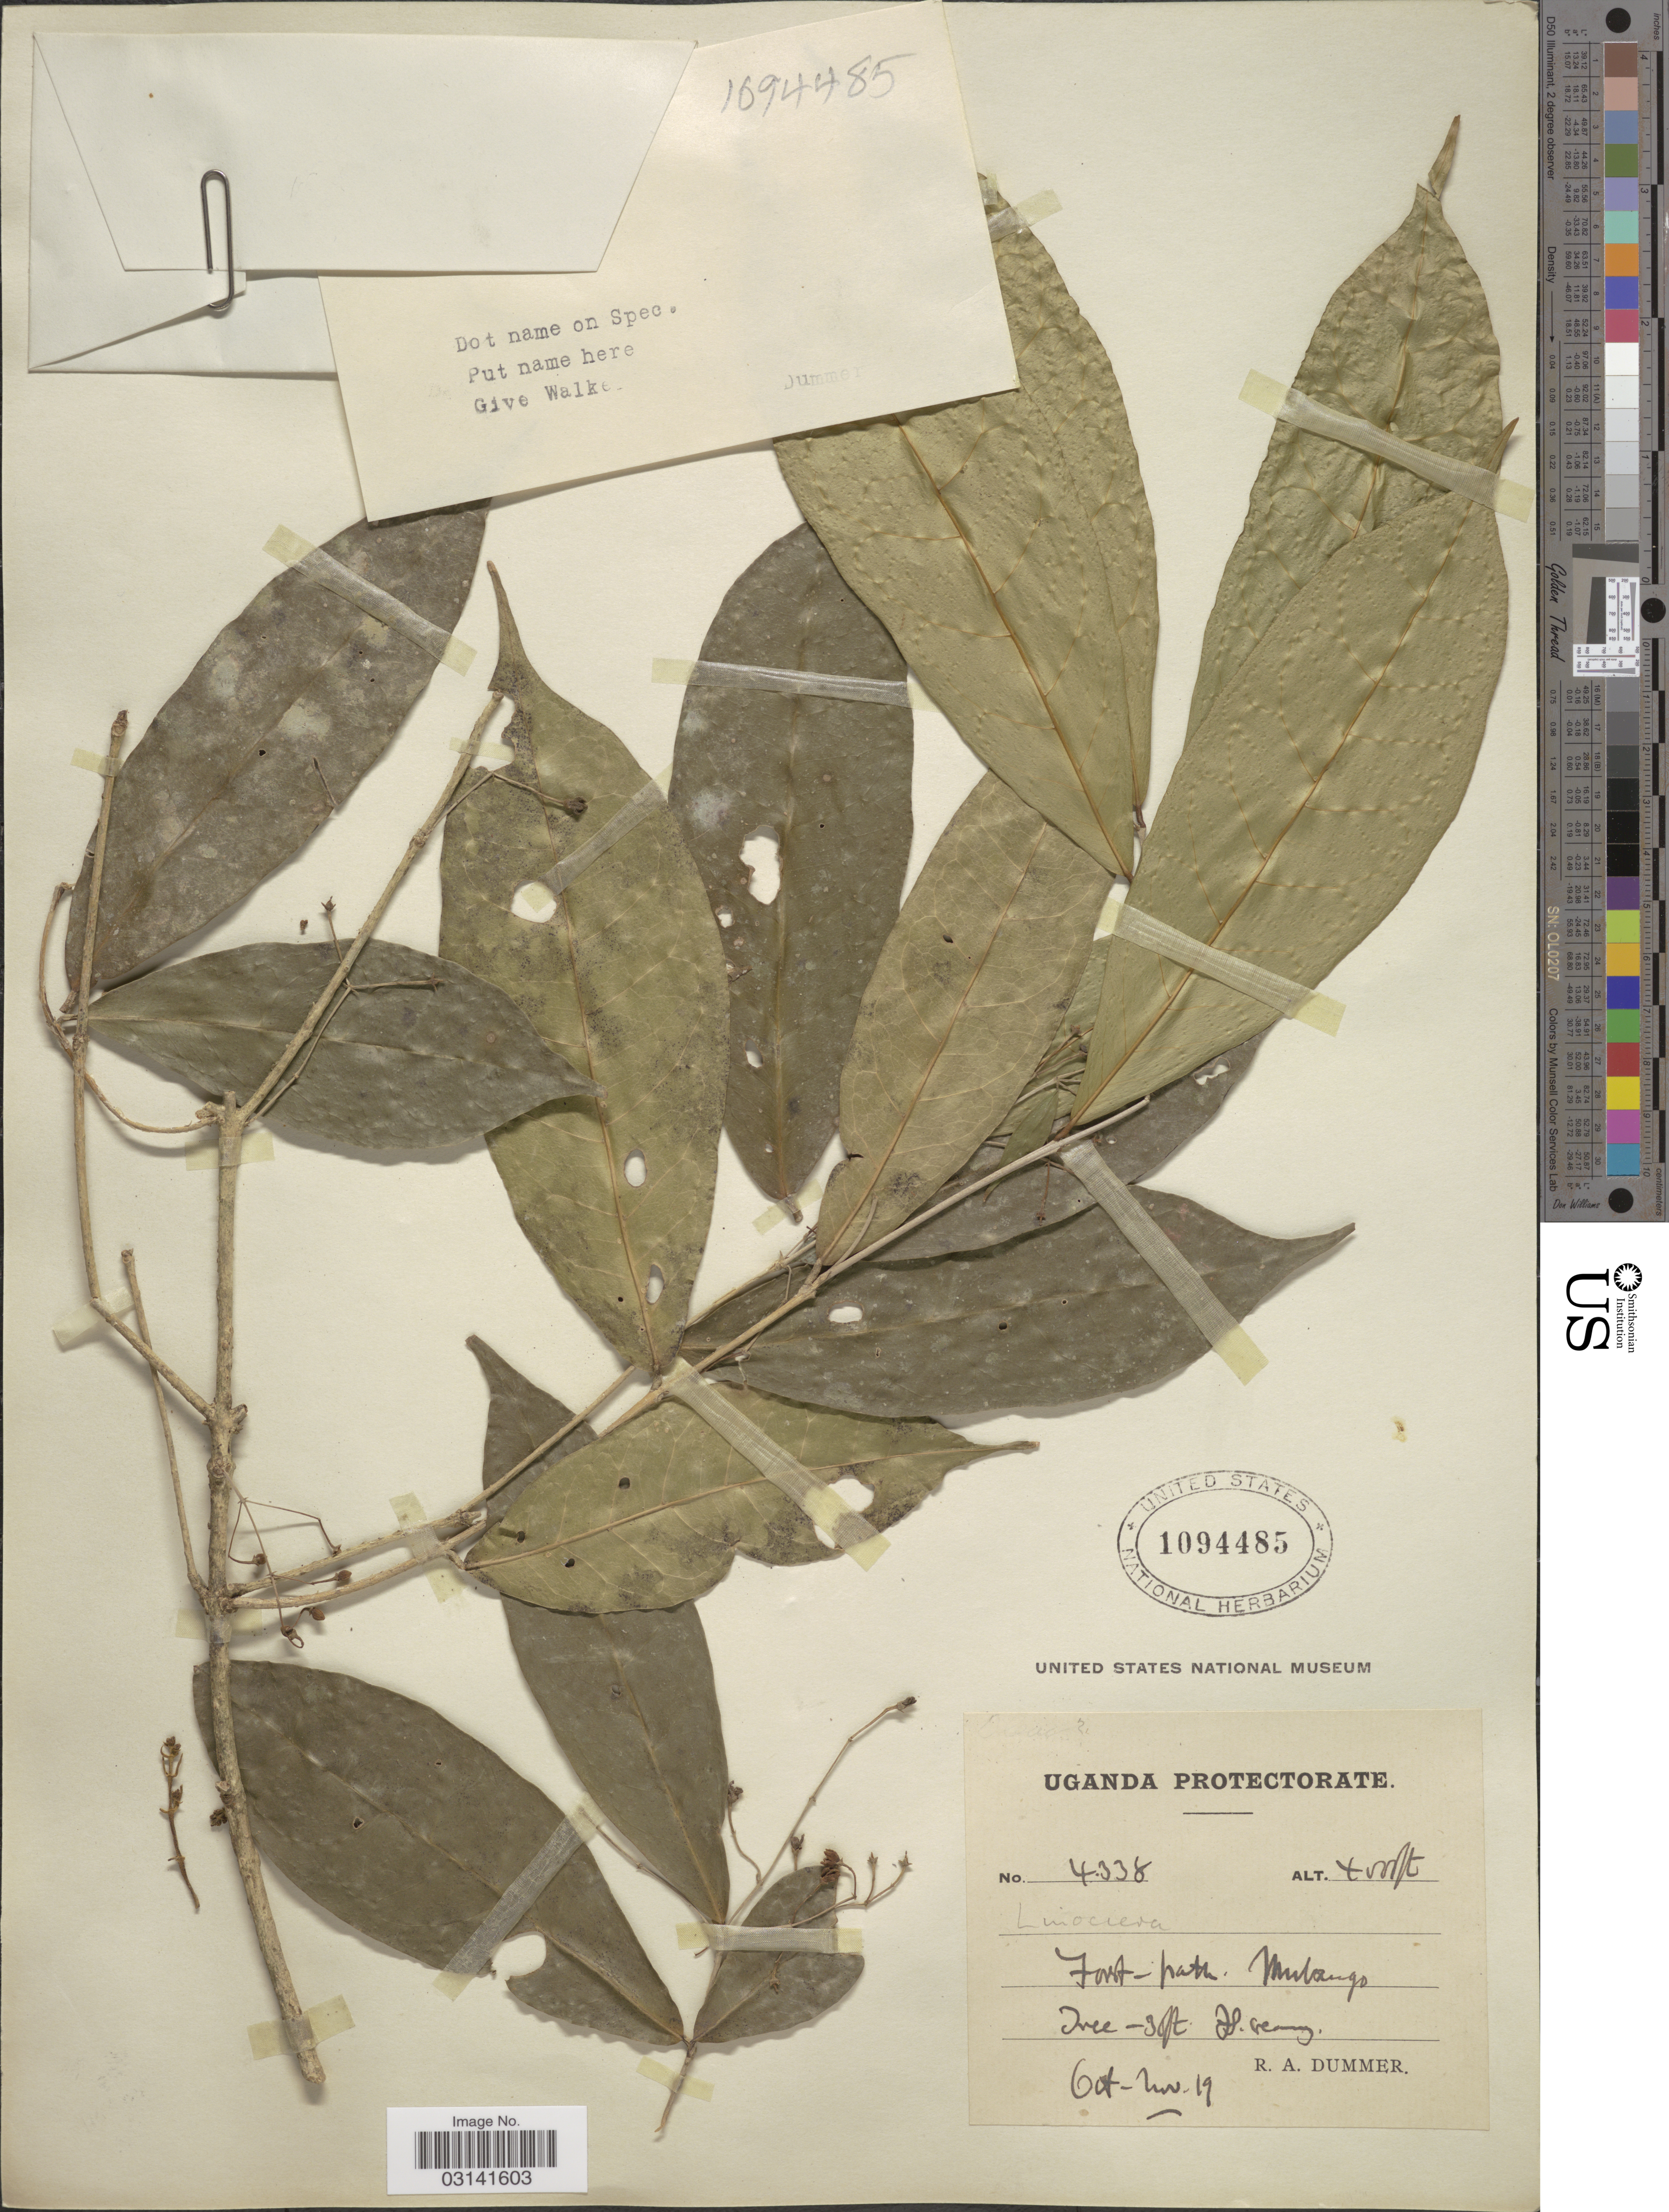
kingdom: Plantae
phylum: Tracheophyta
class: Magnoliopsida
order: Lamiales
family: Oleaceae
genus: Chionanthus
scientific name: Chionanthus sp.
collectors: R. Dümmer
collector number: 4338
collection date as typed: Transcribed d/m/y: /10/19 to /11/19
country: Uganda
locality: Uganda Protectorate. Mulange.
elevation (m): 1219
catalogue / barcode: US 1094485